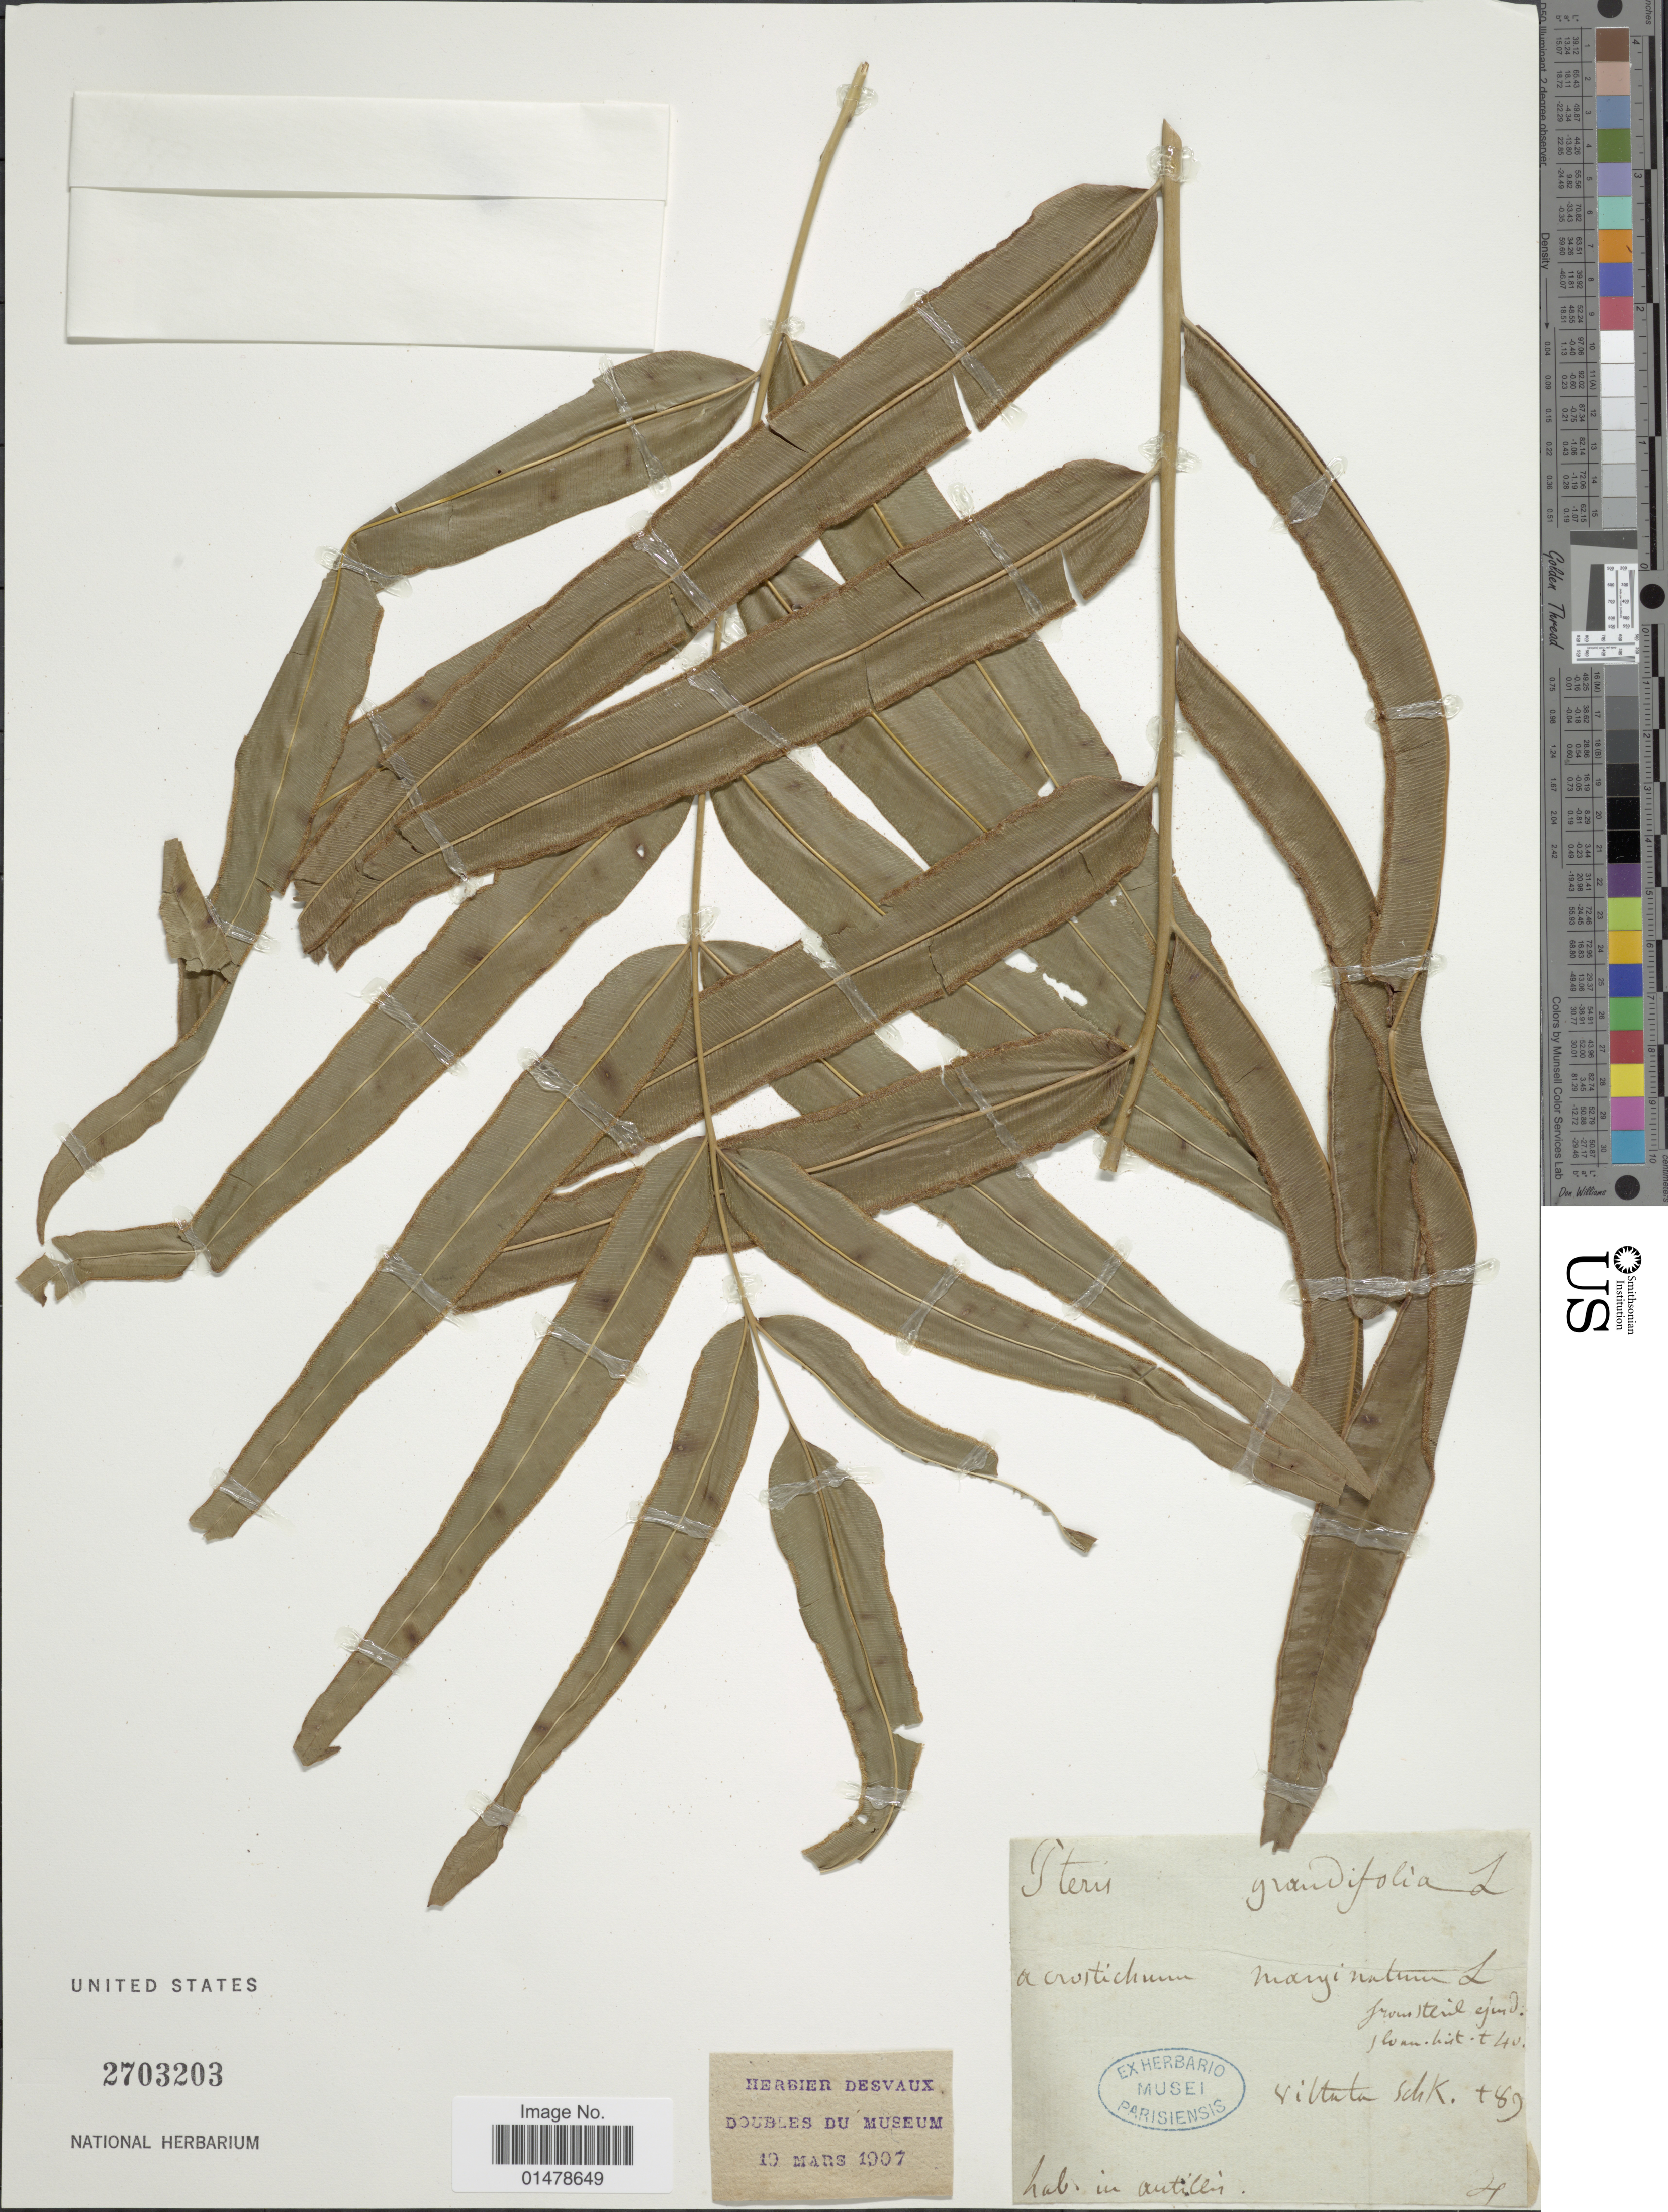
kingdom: Plantae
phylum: Tracheophyta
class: Polypodiopsida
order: Polypodiales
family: Pteridaceae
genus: Pteris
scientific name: Pteris grandifolia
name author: L.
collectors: ex herb. Mus. Paris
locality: Hab. in Antilles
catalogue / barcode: US 2703203